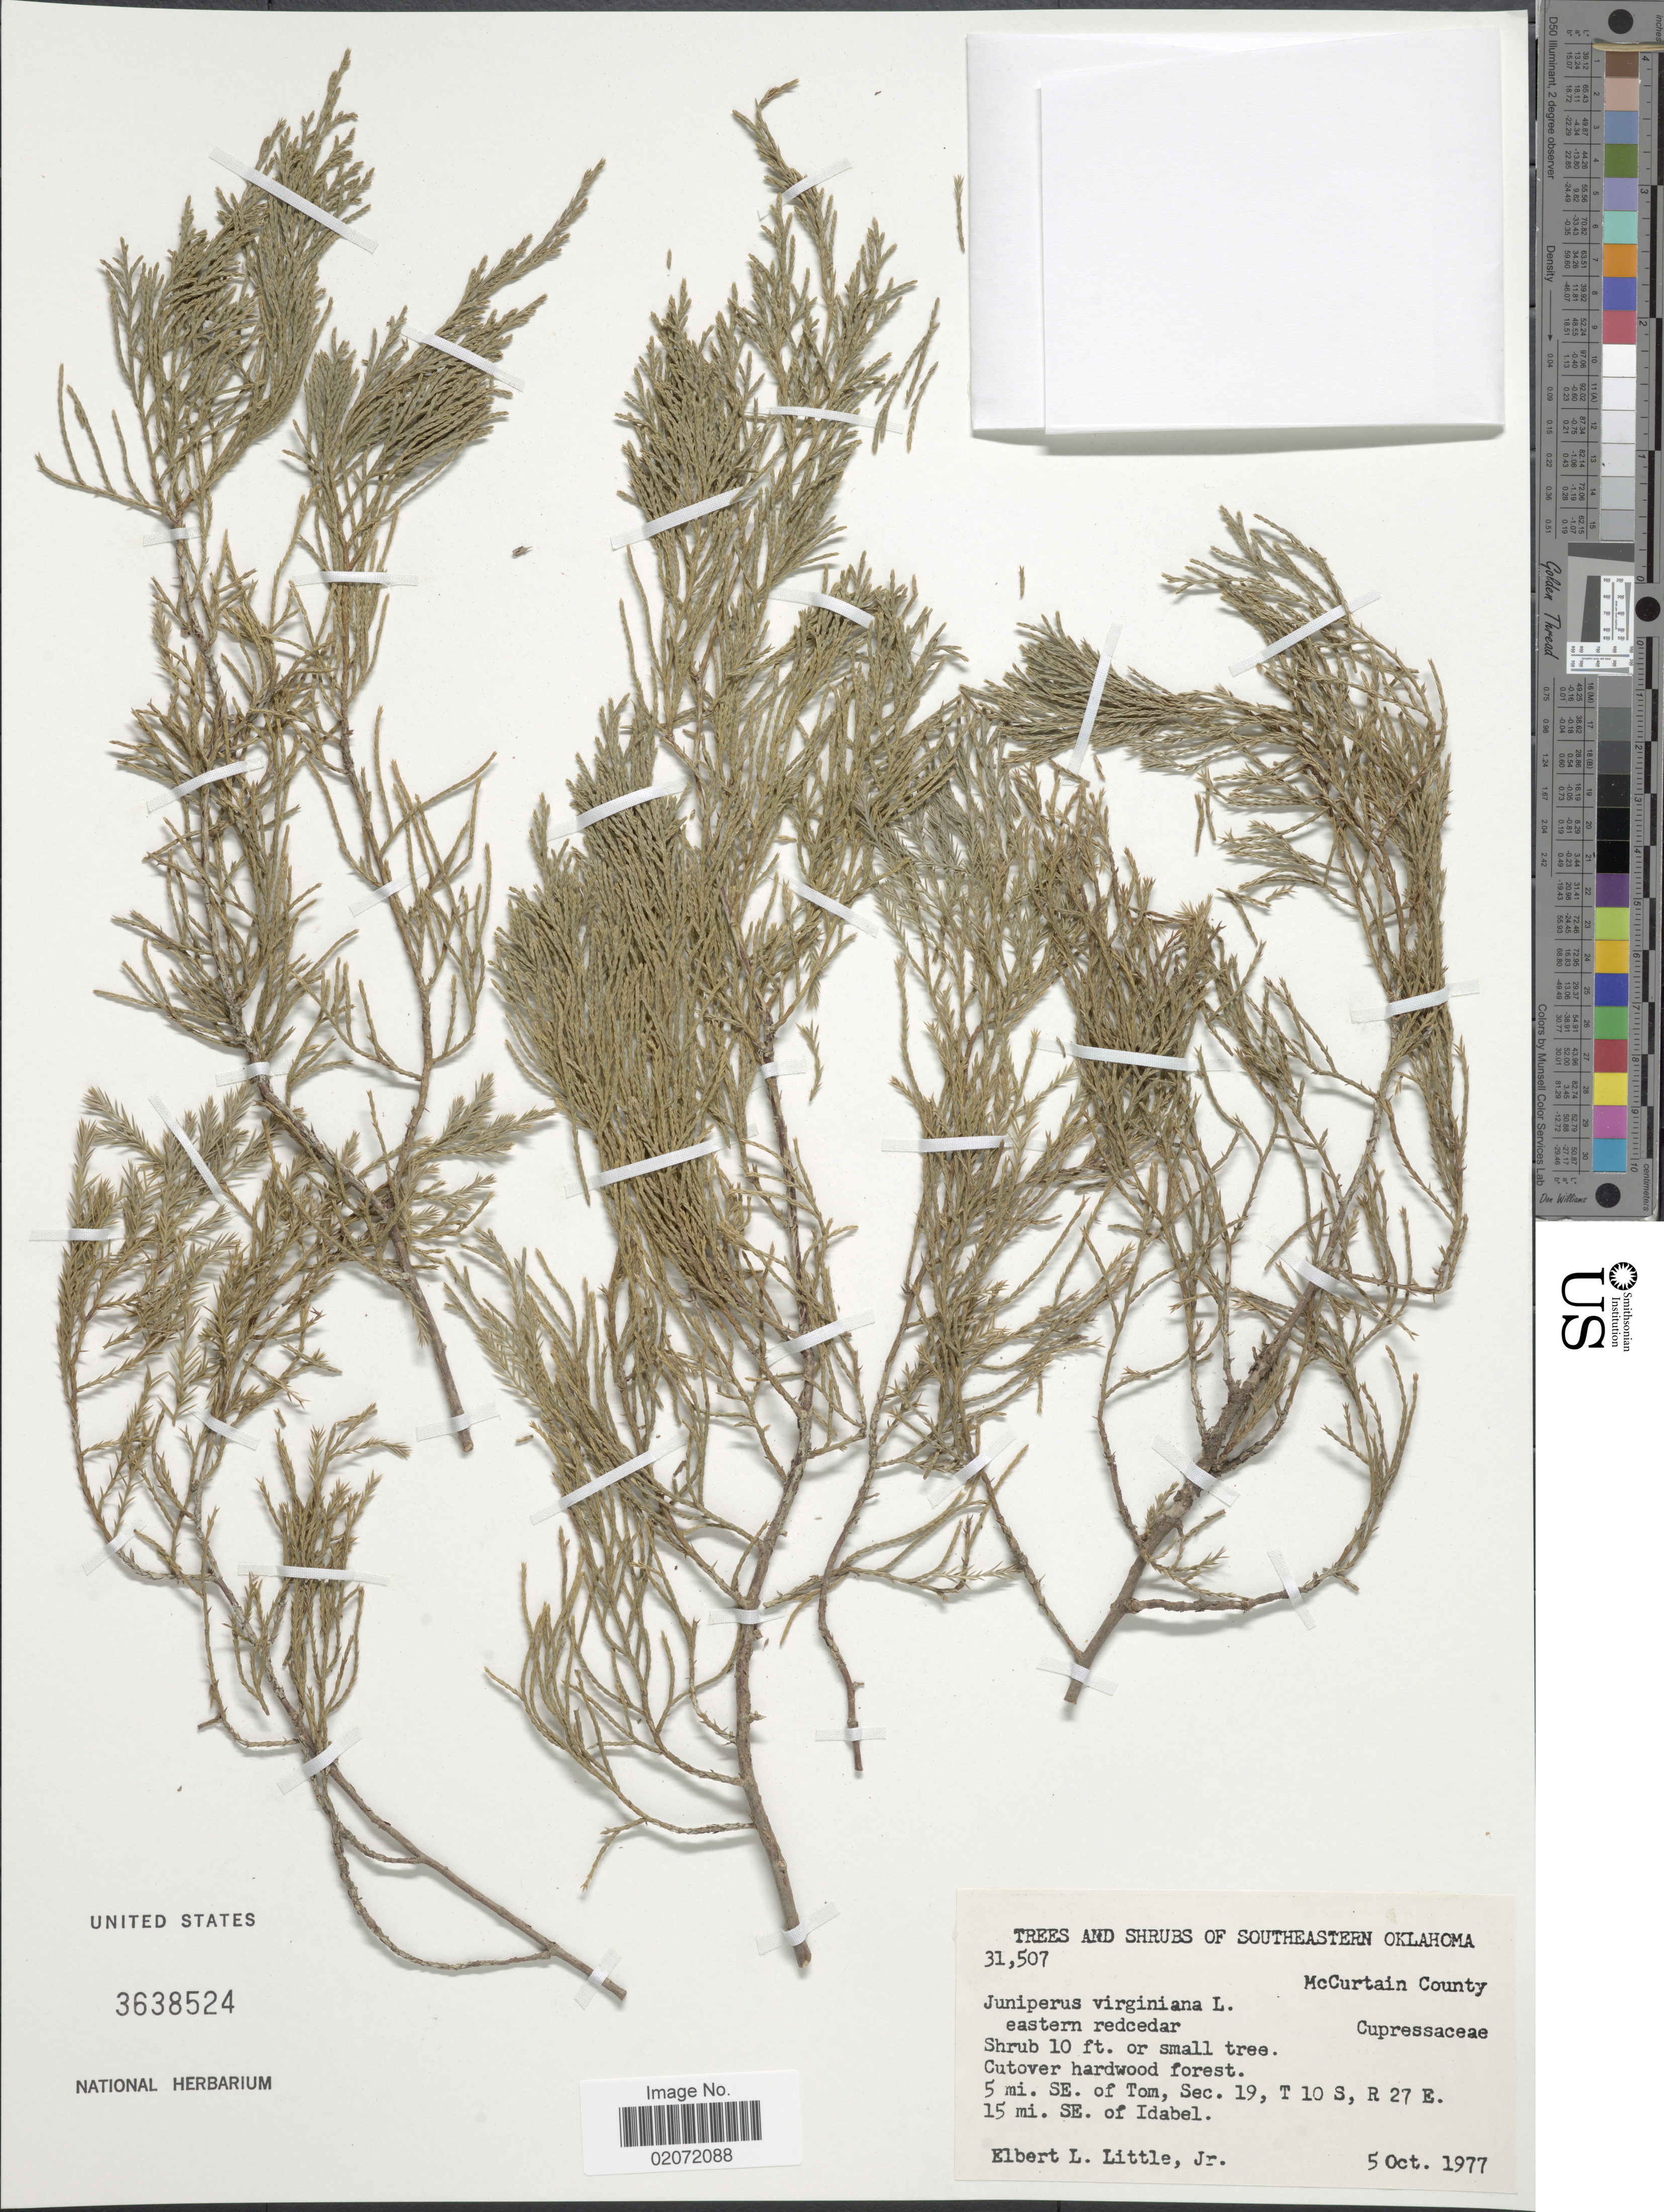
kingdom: Plantae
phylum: Tracheophyta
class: Pinopsida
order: Pinales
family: Cupressaceae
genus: Juniperus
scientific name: Juniperus virginiana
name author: L.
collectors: E. L. Little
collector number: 31507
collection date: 1977-10-05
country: United States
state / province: Oklahoma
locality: Southeastern Oklahoma, Mccurtain county. Cutover hardwood forest. 5 mi. SE of Tom. Sec. 19, T10 S, R 27 E. 15 mi. SE of Idabel.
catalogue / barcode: US 3638524